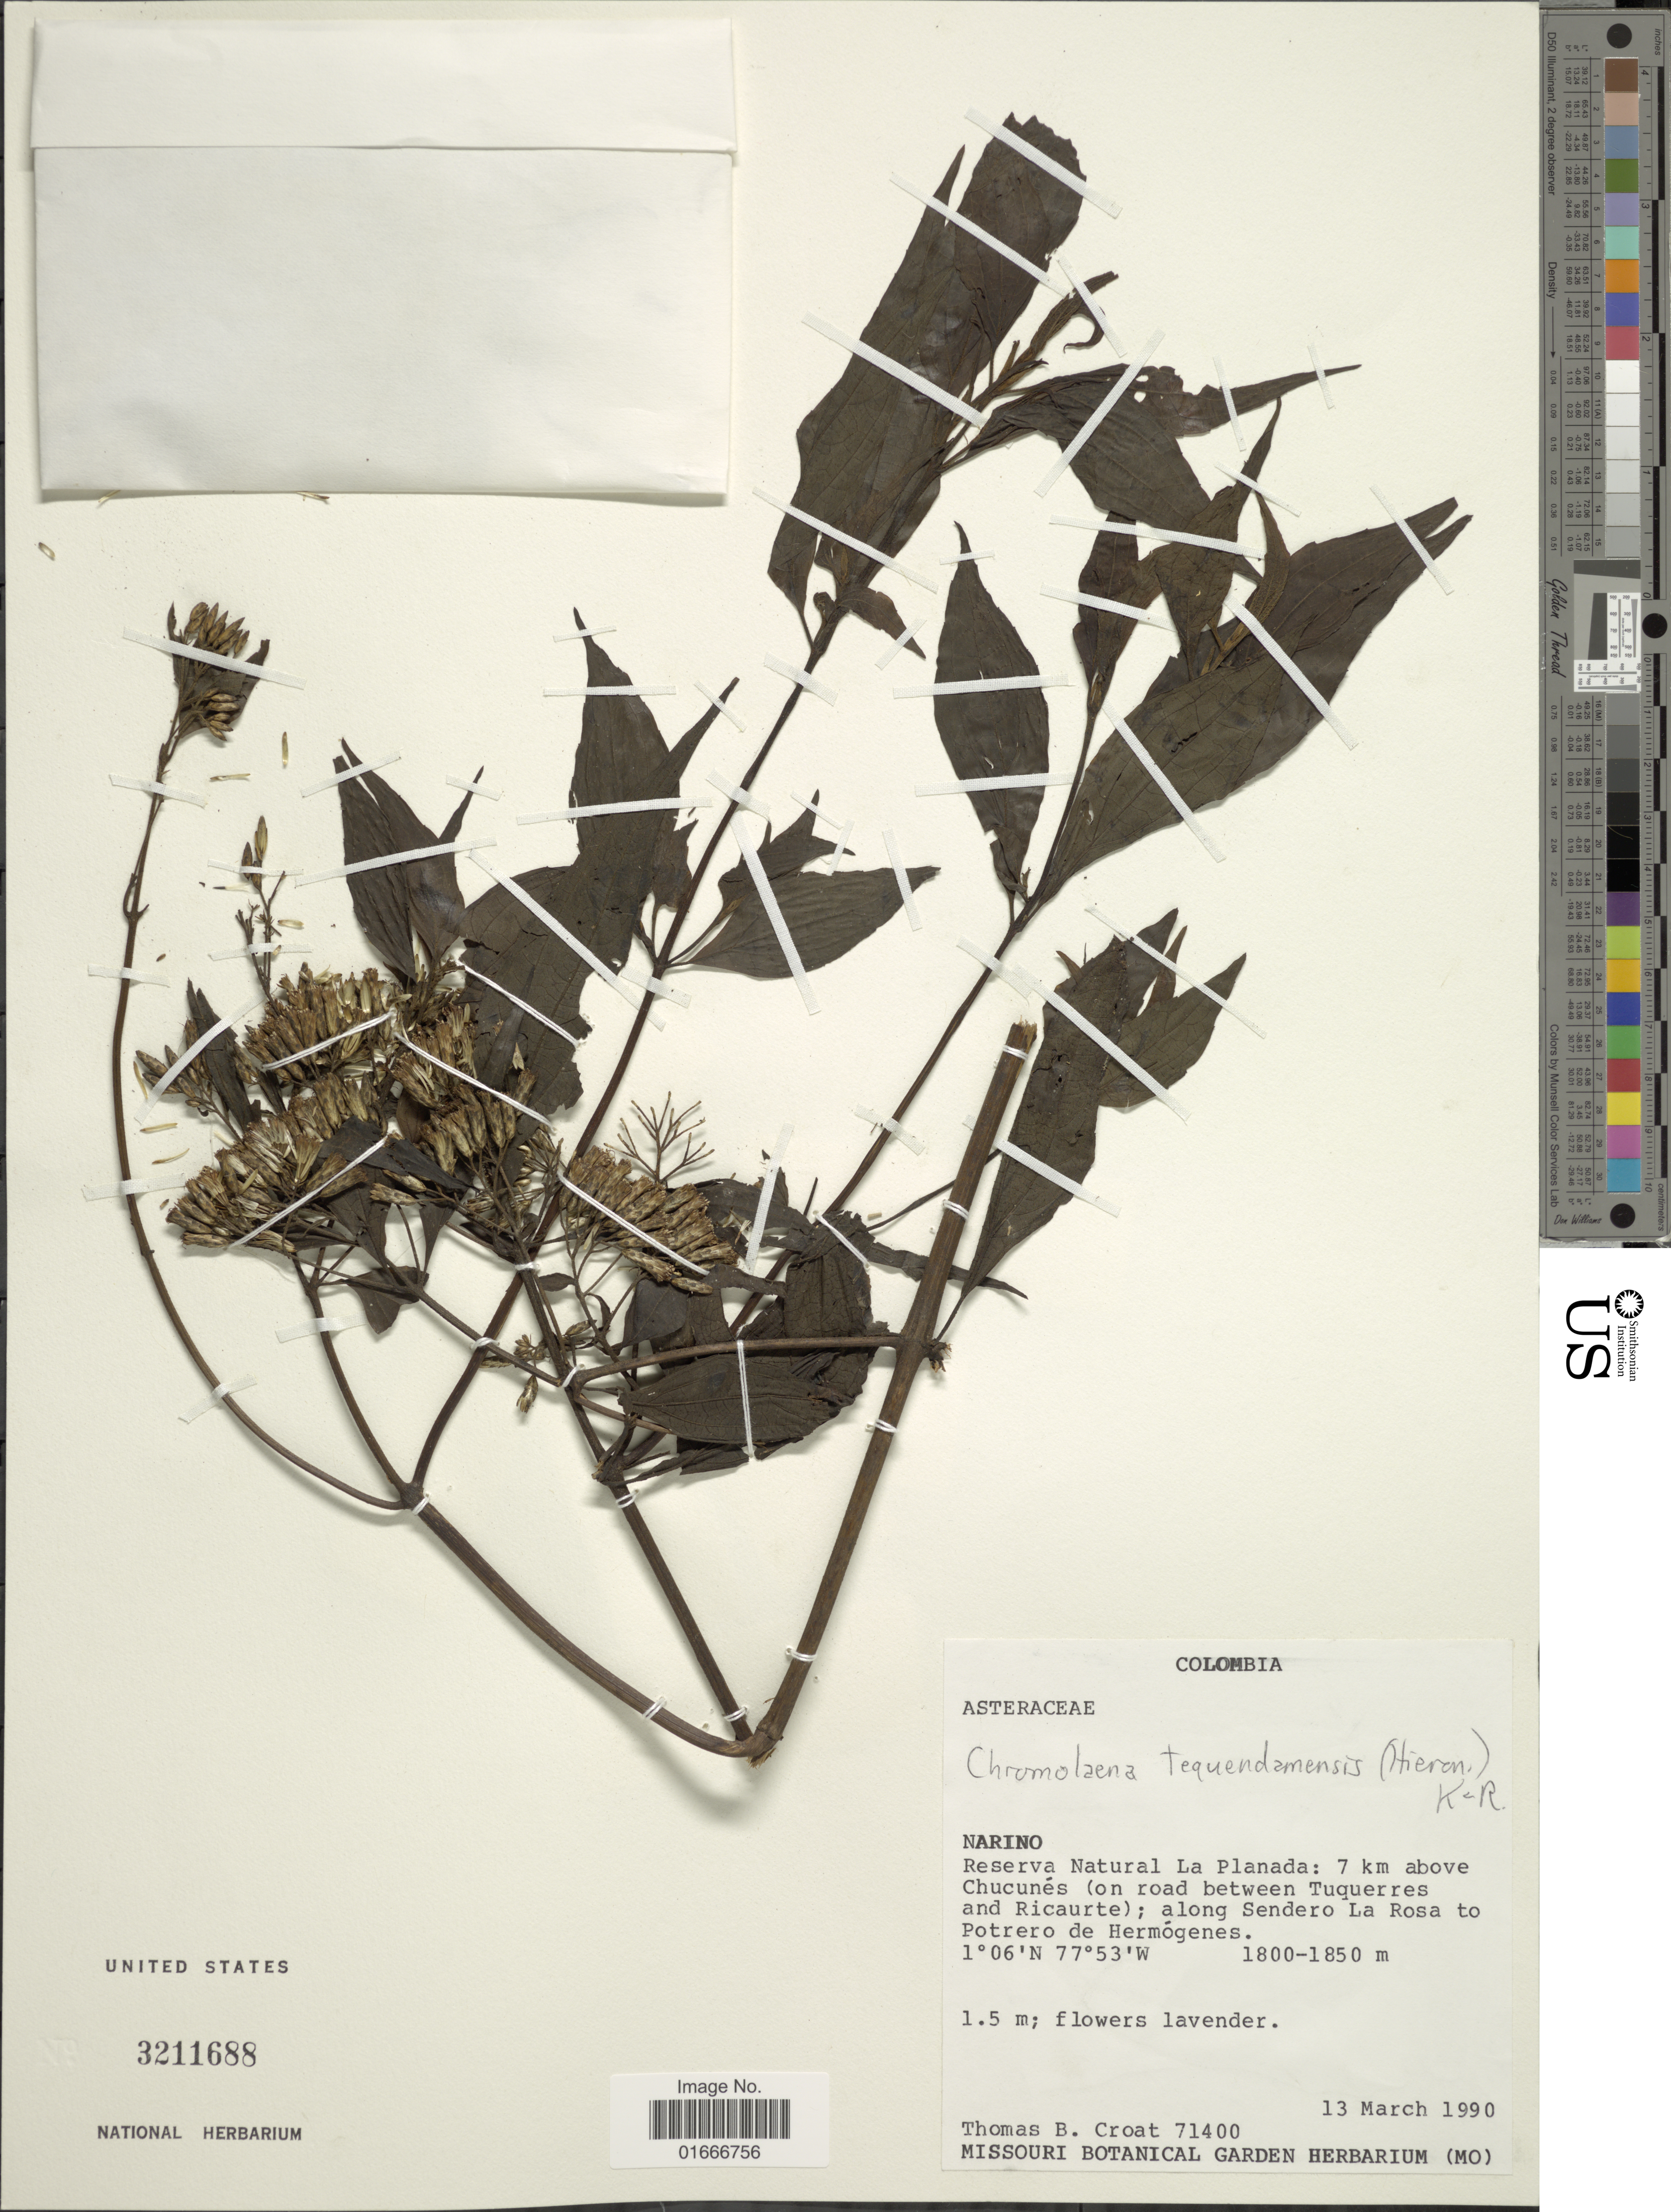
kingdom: Plantae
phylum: Tracheophyta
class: Magnoliopsida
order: Asterales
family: Asteraceae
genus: Chromolaena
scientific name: Chromolaena subscandens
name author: (Hieron.) R.M. King & H. Rob.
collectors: T. B. Croat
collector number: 71400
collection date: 1990-03-13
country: Colombia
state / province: Nariño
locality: Reserva Natural La Planada, 7 km above Chucunes (on road between Tuquerres and Ricaurte), along Sendero La Rosa to Potrero de Hermogenes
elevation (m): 1800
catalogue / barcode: US 3211688